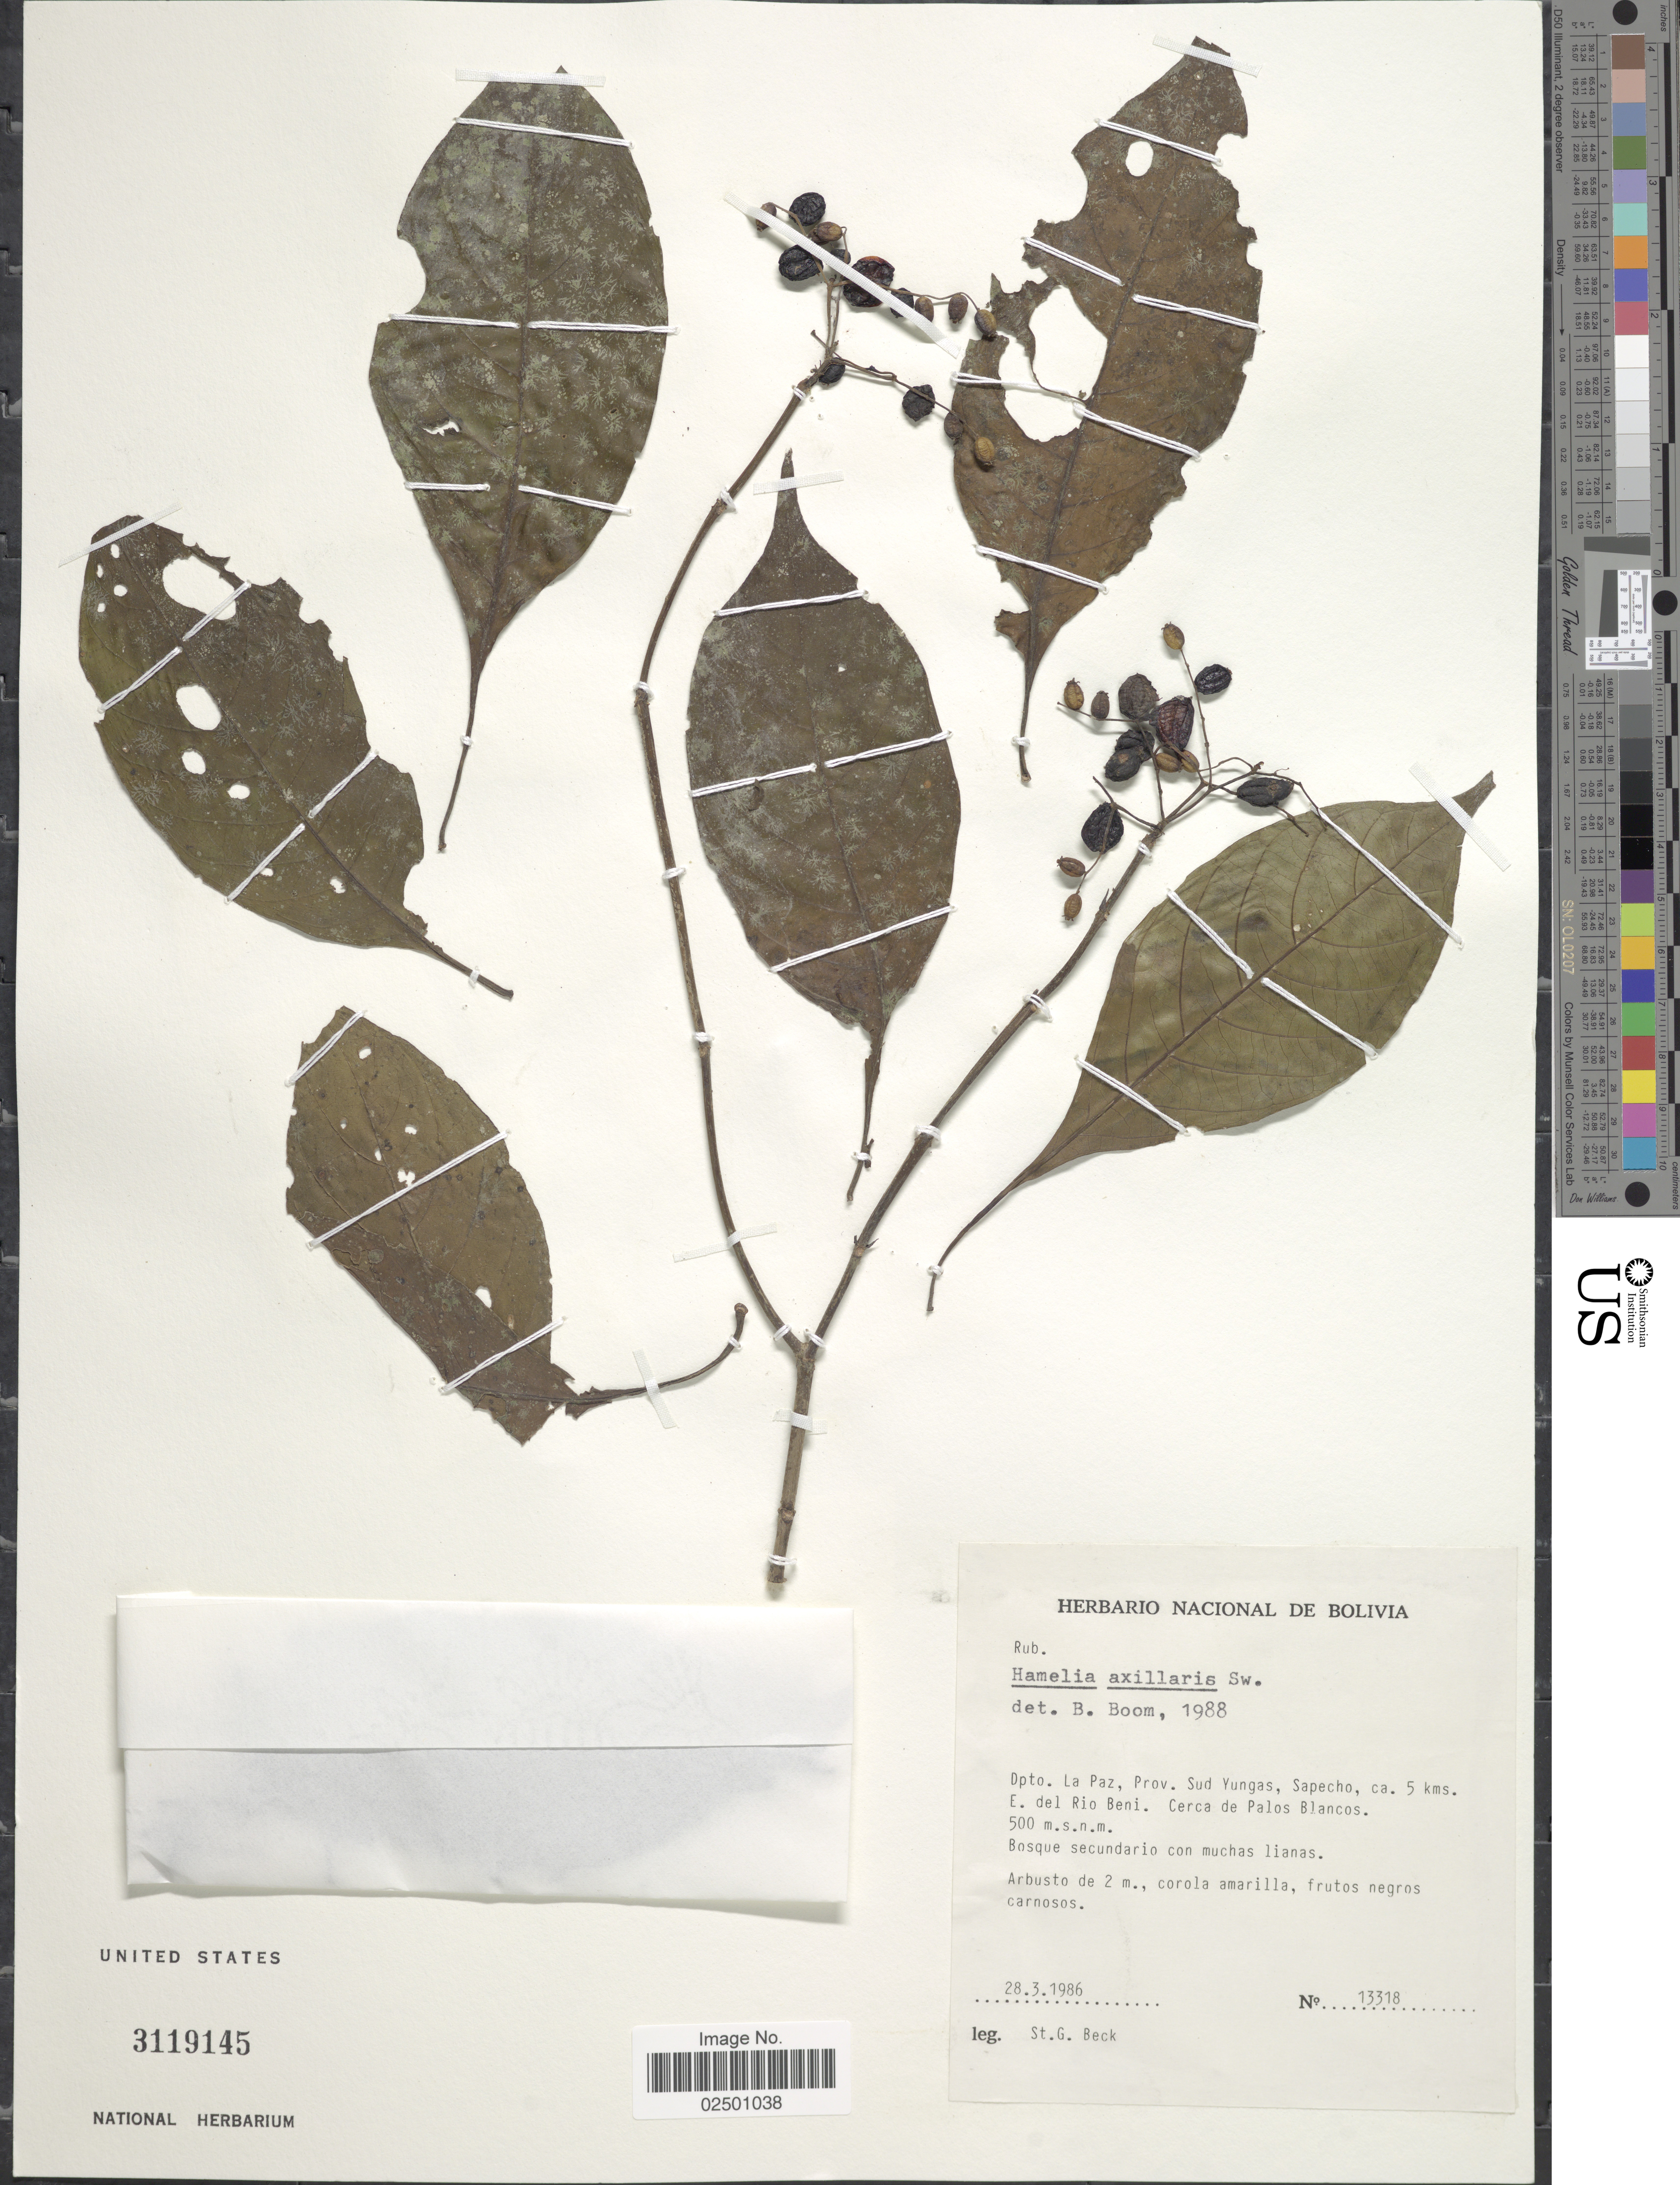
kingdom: Plantae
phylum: Tracheophyta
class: Magnoliopsida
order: Gentianales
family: Rubiaceae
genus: Hamelia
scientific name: Hamelia axillaris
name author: Sw.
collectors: S. G. Beck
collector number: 13318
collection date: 1986-03-28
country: Bolivia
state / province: La Paz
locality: Dpto. La Paz, Prov. Sud Yungas, Sapecho, ca. 5 kms. E. del Rio Beni. Cerca de Palos Blancos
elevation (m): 500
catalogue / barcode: US 3119145